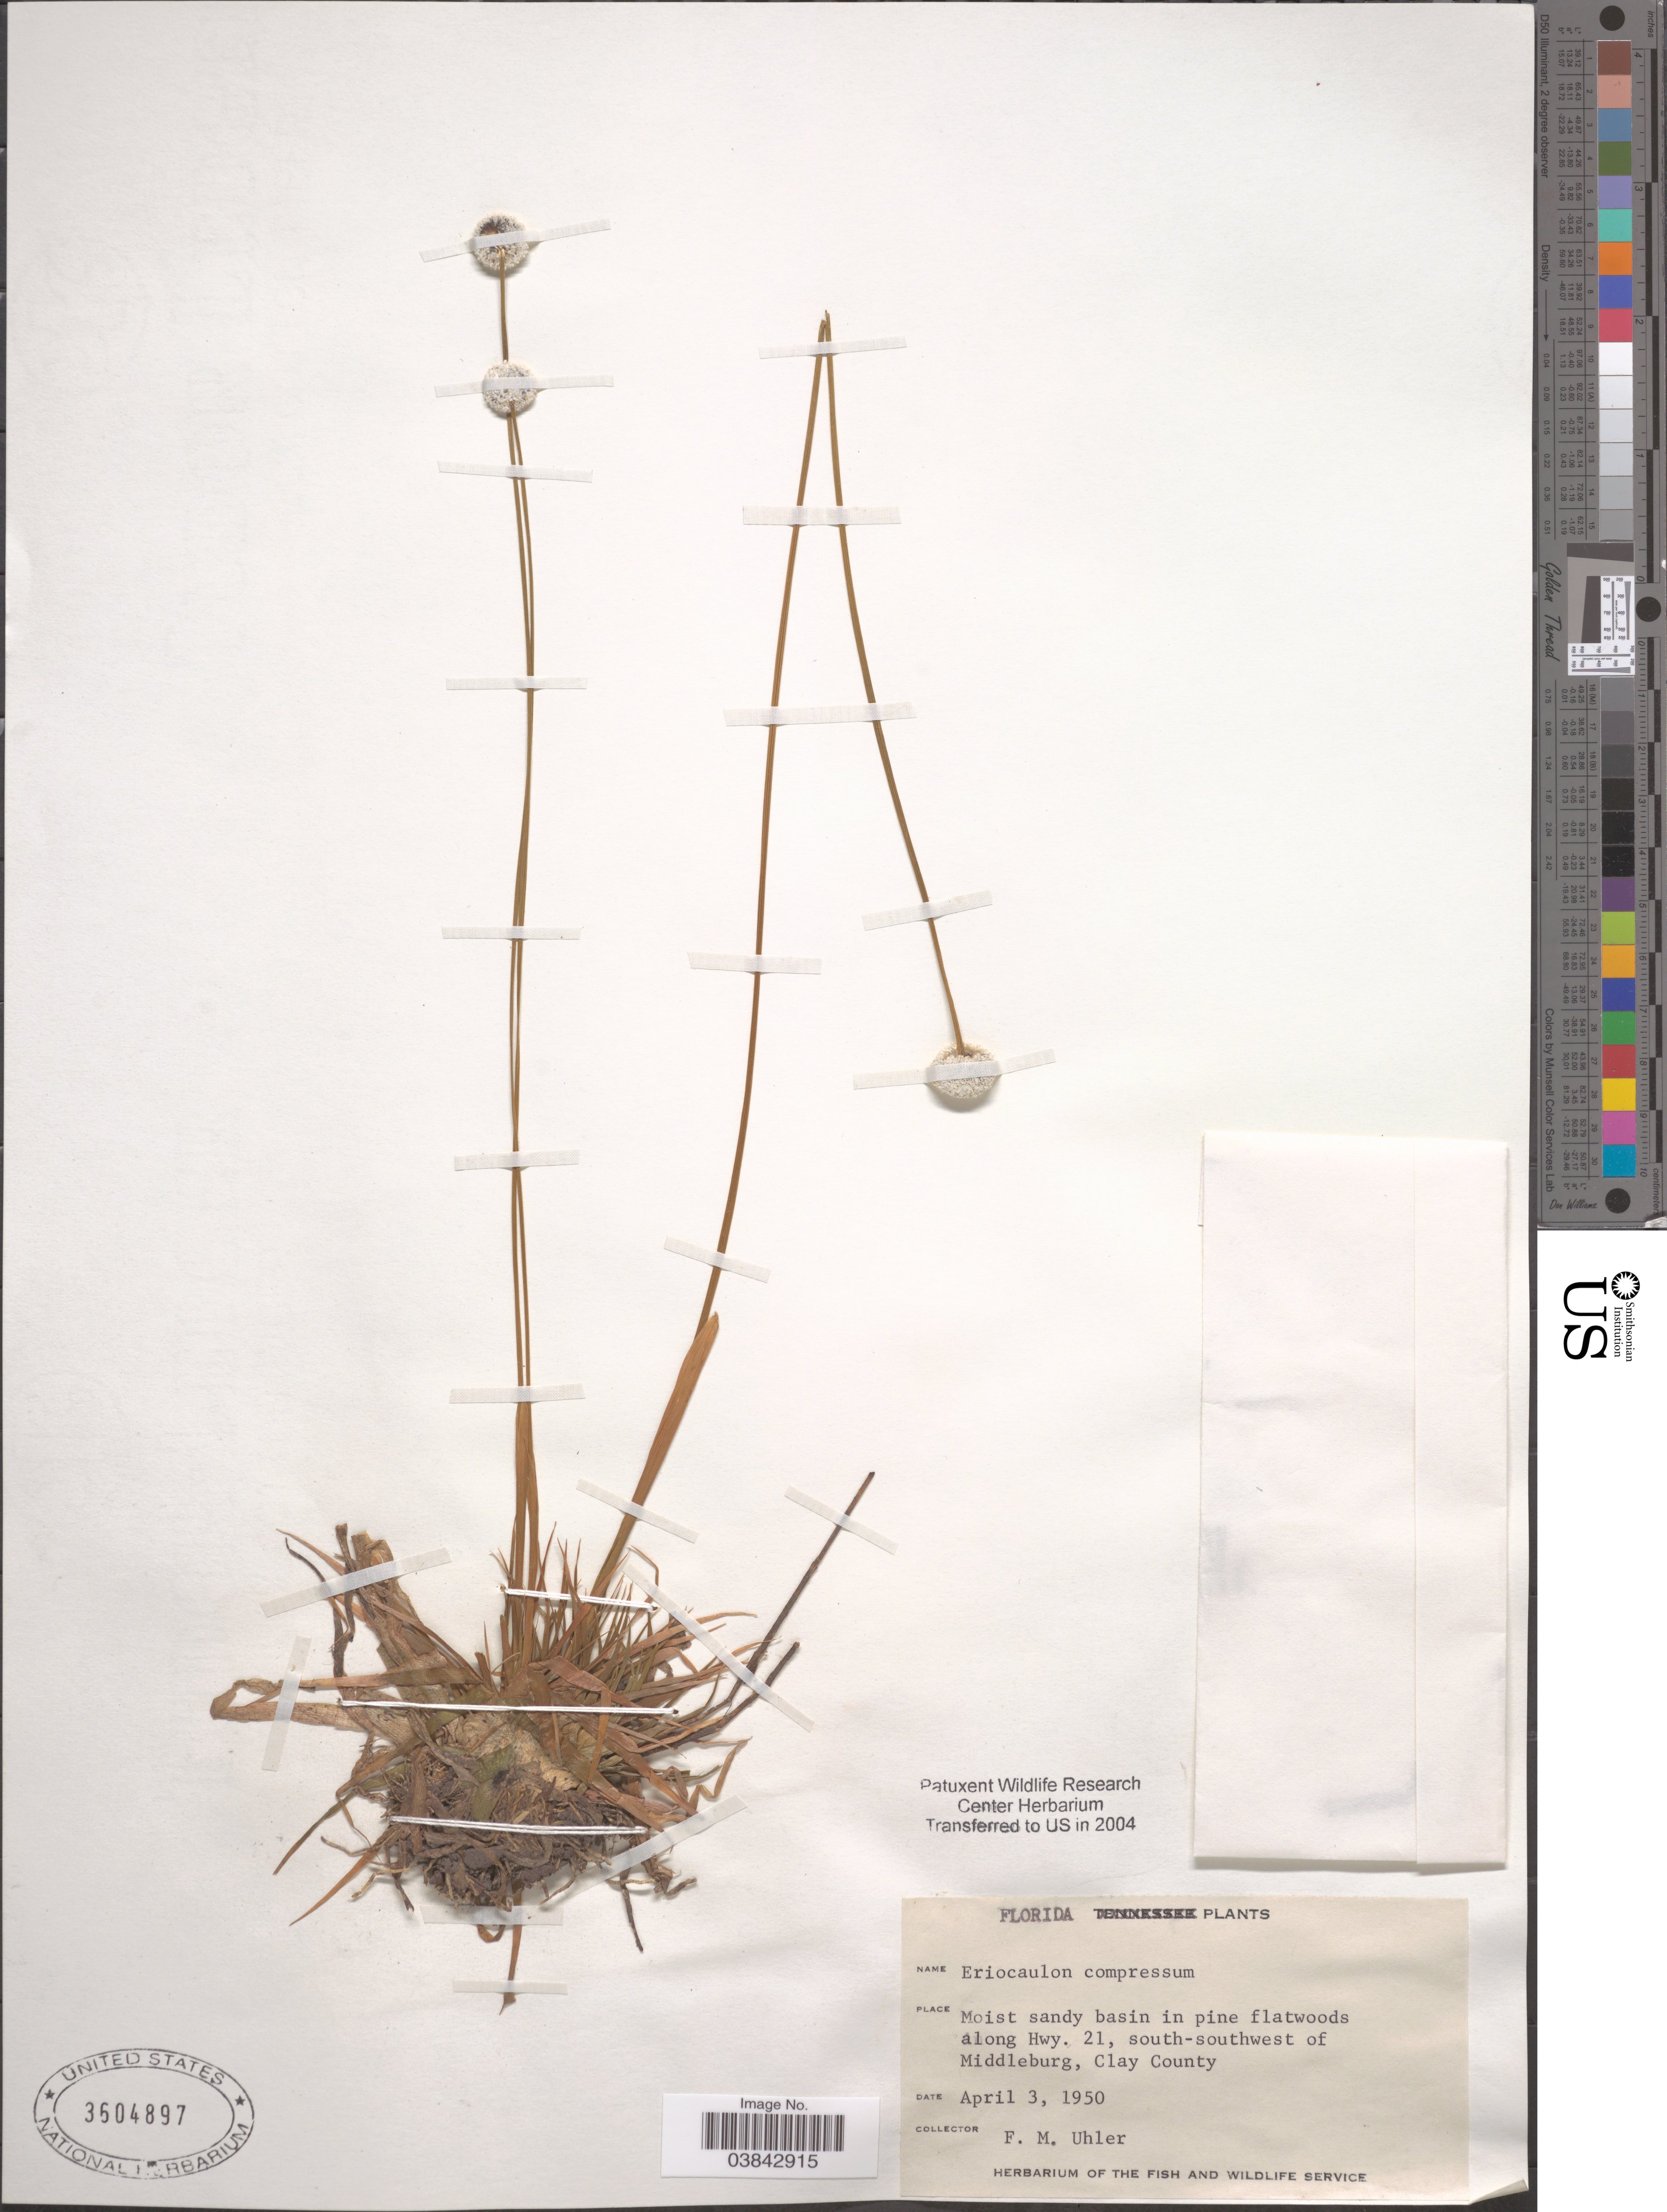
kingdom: Plantae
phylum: Tracheophyta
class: Liliopsida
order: Poales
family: Eriocaulaceae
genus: Eriocaulon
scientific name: Eriocaulon compressum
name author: Lam.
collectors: F. M. Uhler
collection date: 1950-04-03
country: United States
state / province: Florida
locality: Along Hwy. 21, south-southwest of Middleburg, Clay County.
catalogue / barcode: US 3604897